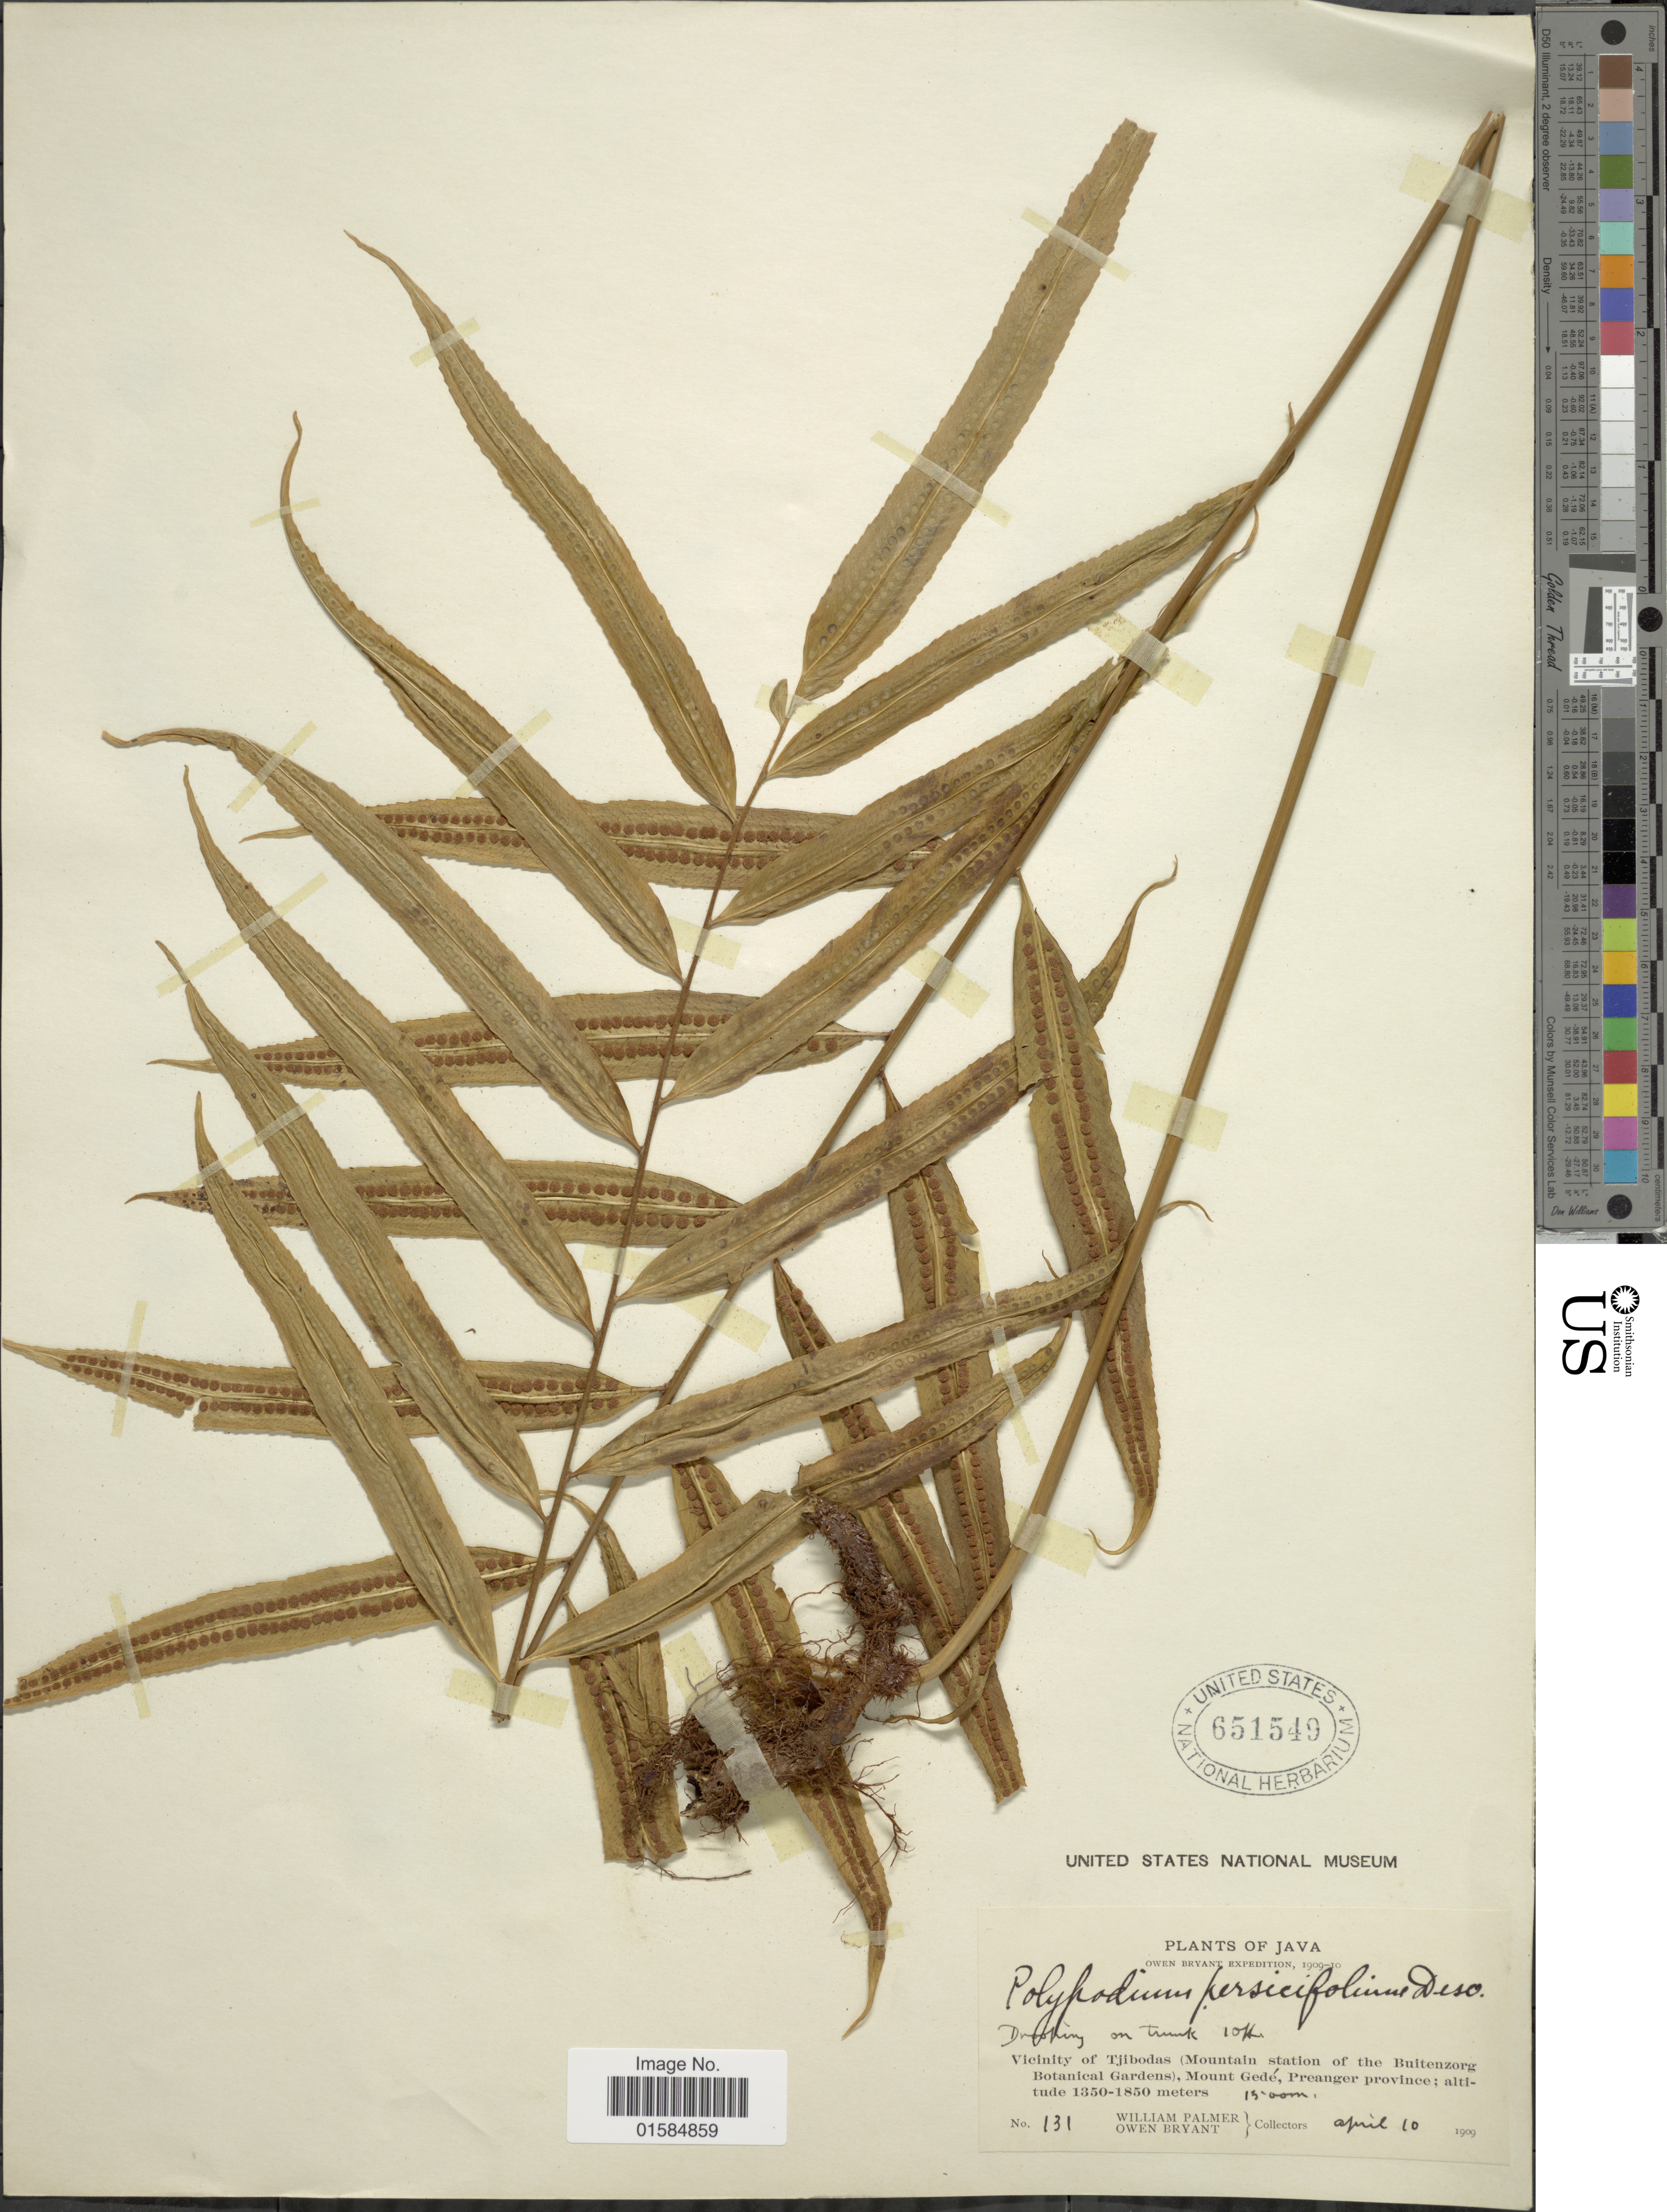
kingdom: Plantae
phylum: Tracheophyta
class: Polypodiopsida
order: Polypodiales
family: Polypodiaceae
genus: Goniophlebium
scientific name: Goniophlebium persicifolium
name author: (Desv.) Bedd.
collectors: W. Palmer & O. Bryant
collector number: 131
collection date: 1909-04-10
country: Indonesia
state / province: Java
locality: Vicinity of Tjibodas (Mountain station of the Buitenzorg Botanical Gardens), Mount Gede, Preanger province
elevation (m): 1500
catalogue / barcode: US 651549